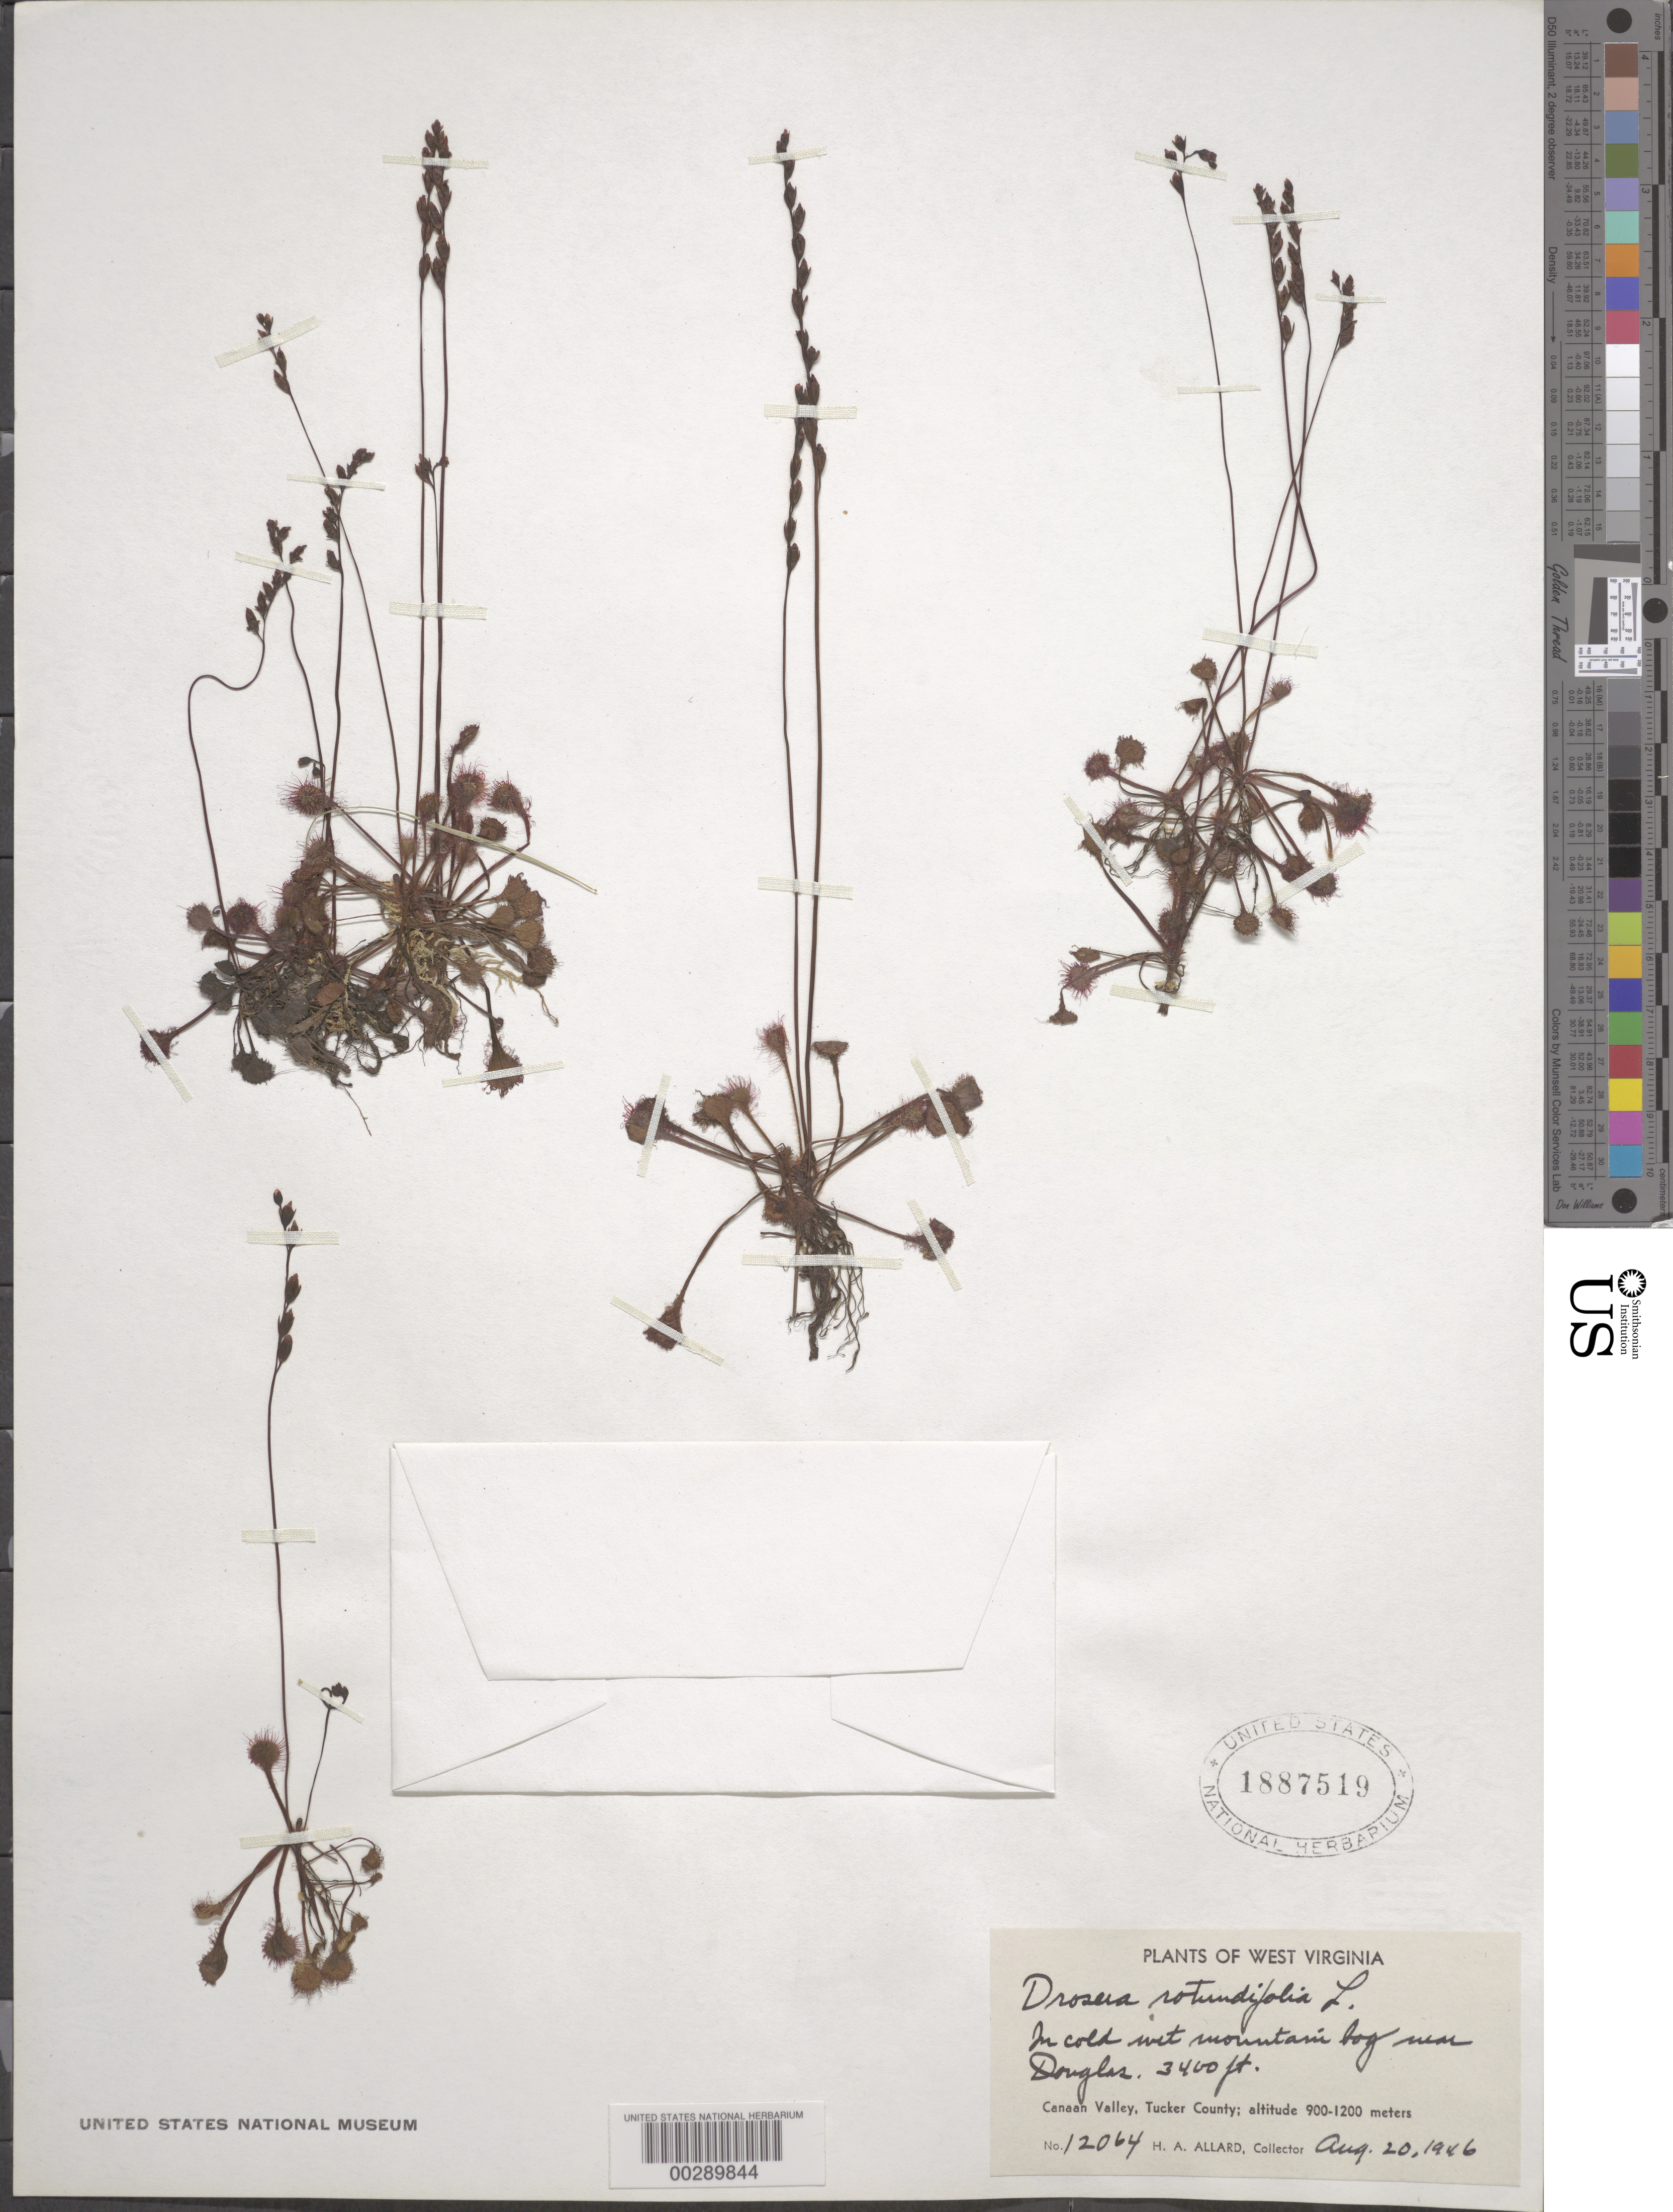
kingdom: Plantae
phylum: Tracheophyta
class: Magnoliopsida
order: Caryophyllales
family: Droseraceae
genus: Drosera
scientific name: Drosera rotundifolia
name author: L.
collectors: H. A. Allard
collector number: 12064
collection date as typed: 20 Aug 1946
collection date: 1946-08-20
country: United States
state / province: West Virginia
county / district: Tucker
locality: Canaan valley, near douglas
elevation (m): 900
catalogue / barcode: US 1887519